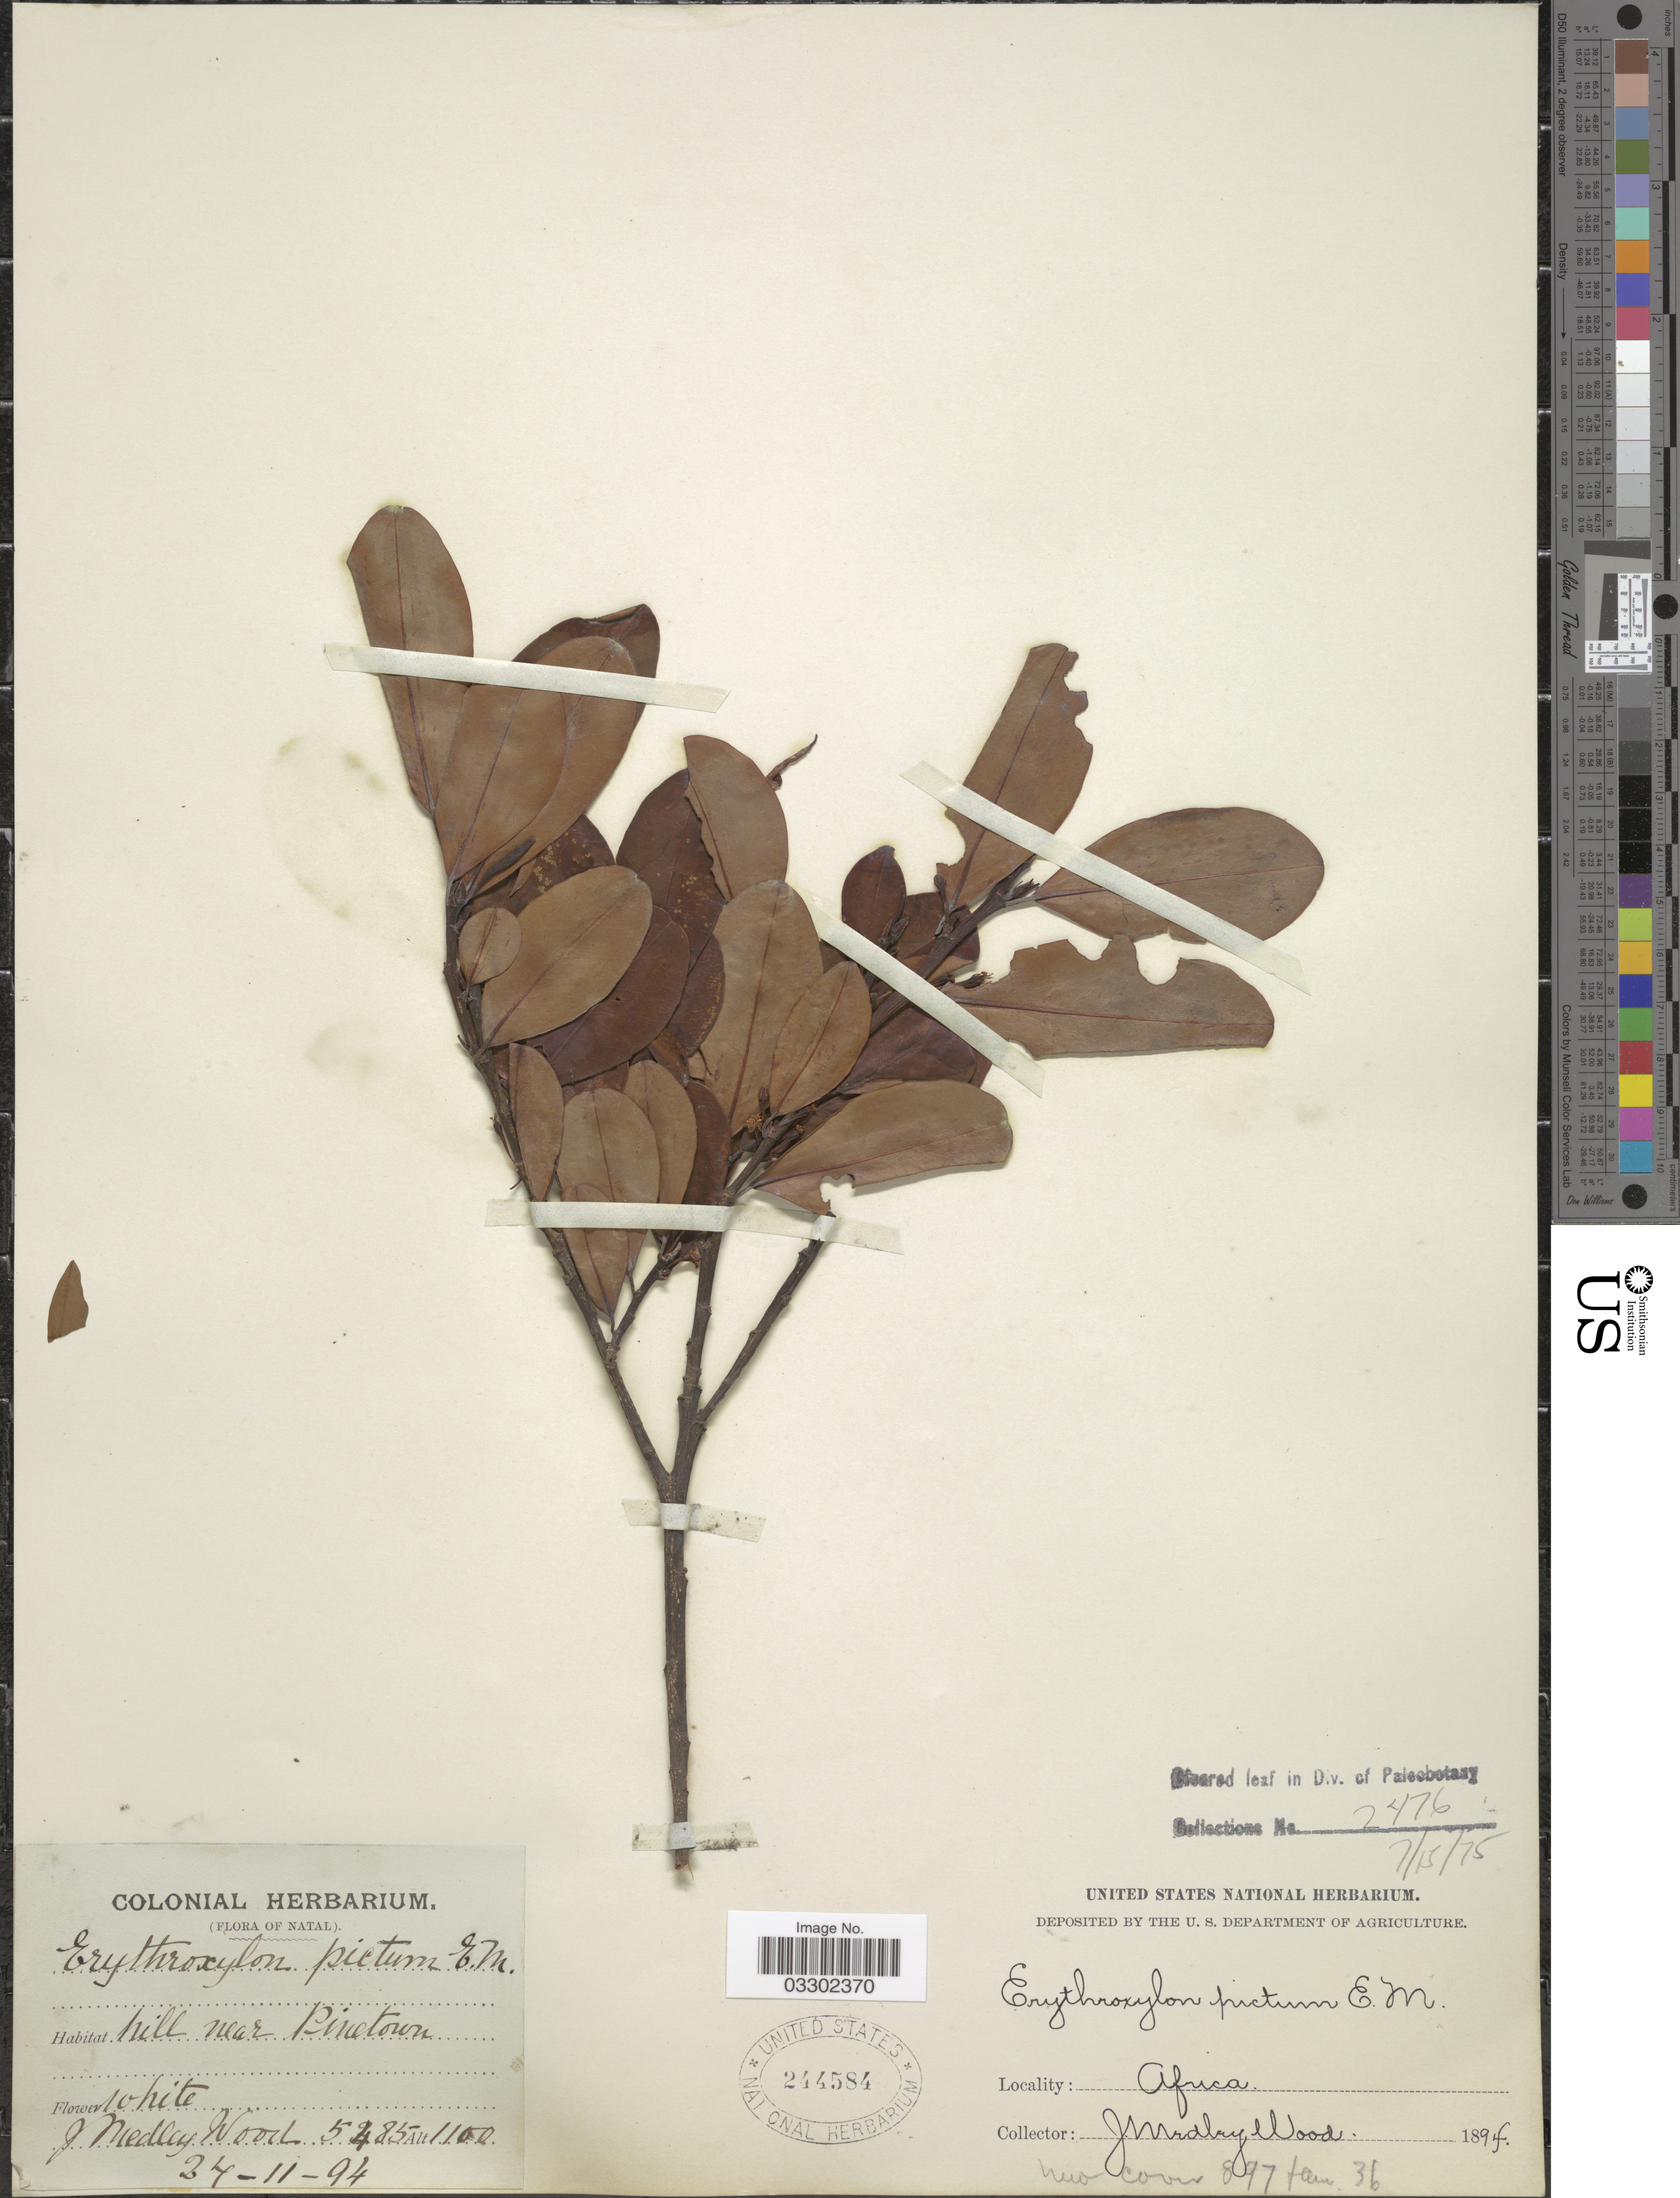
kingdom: Plantae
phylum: Tracheophyta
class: Magnoliopsida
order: Malpighiales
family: Erythroxylaceae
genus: Erythroxylum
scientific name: Erythroxylum pictum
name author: E. Mey. ex Harv. & Sond.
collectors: J. Medley Wood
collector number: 5485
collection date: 1894-11-24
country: South Africa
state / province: KwaZulu-Natal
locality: Natal, hill near Pinetown.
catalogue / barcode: US 244584